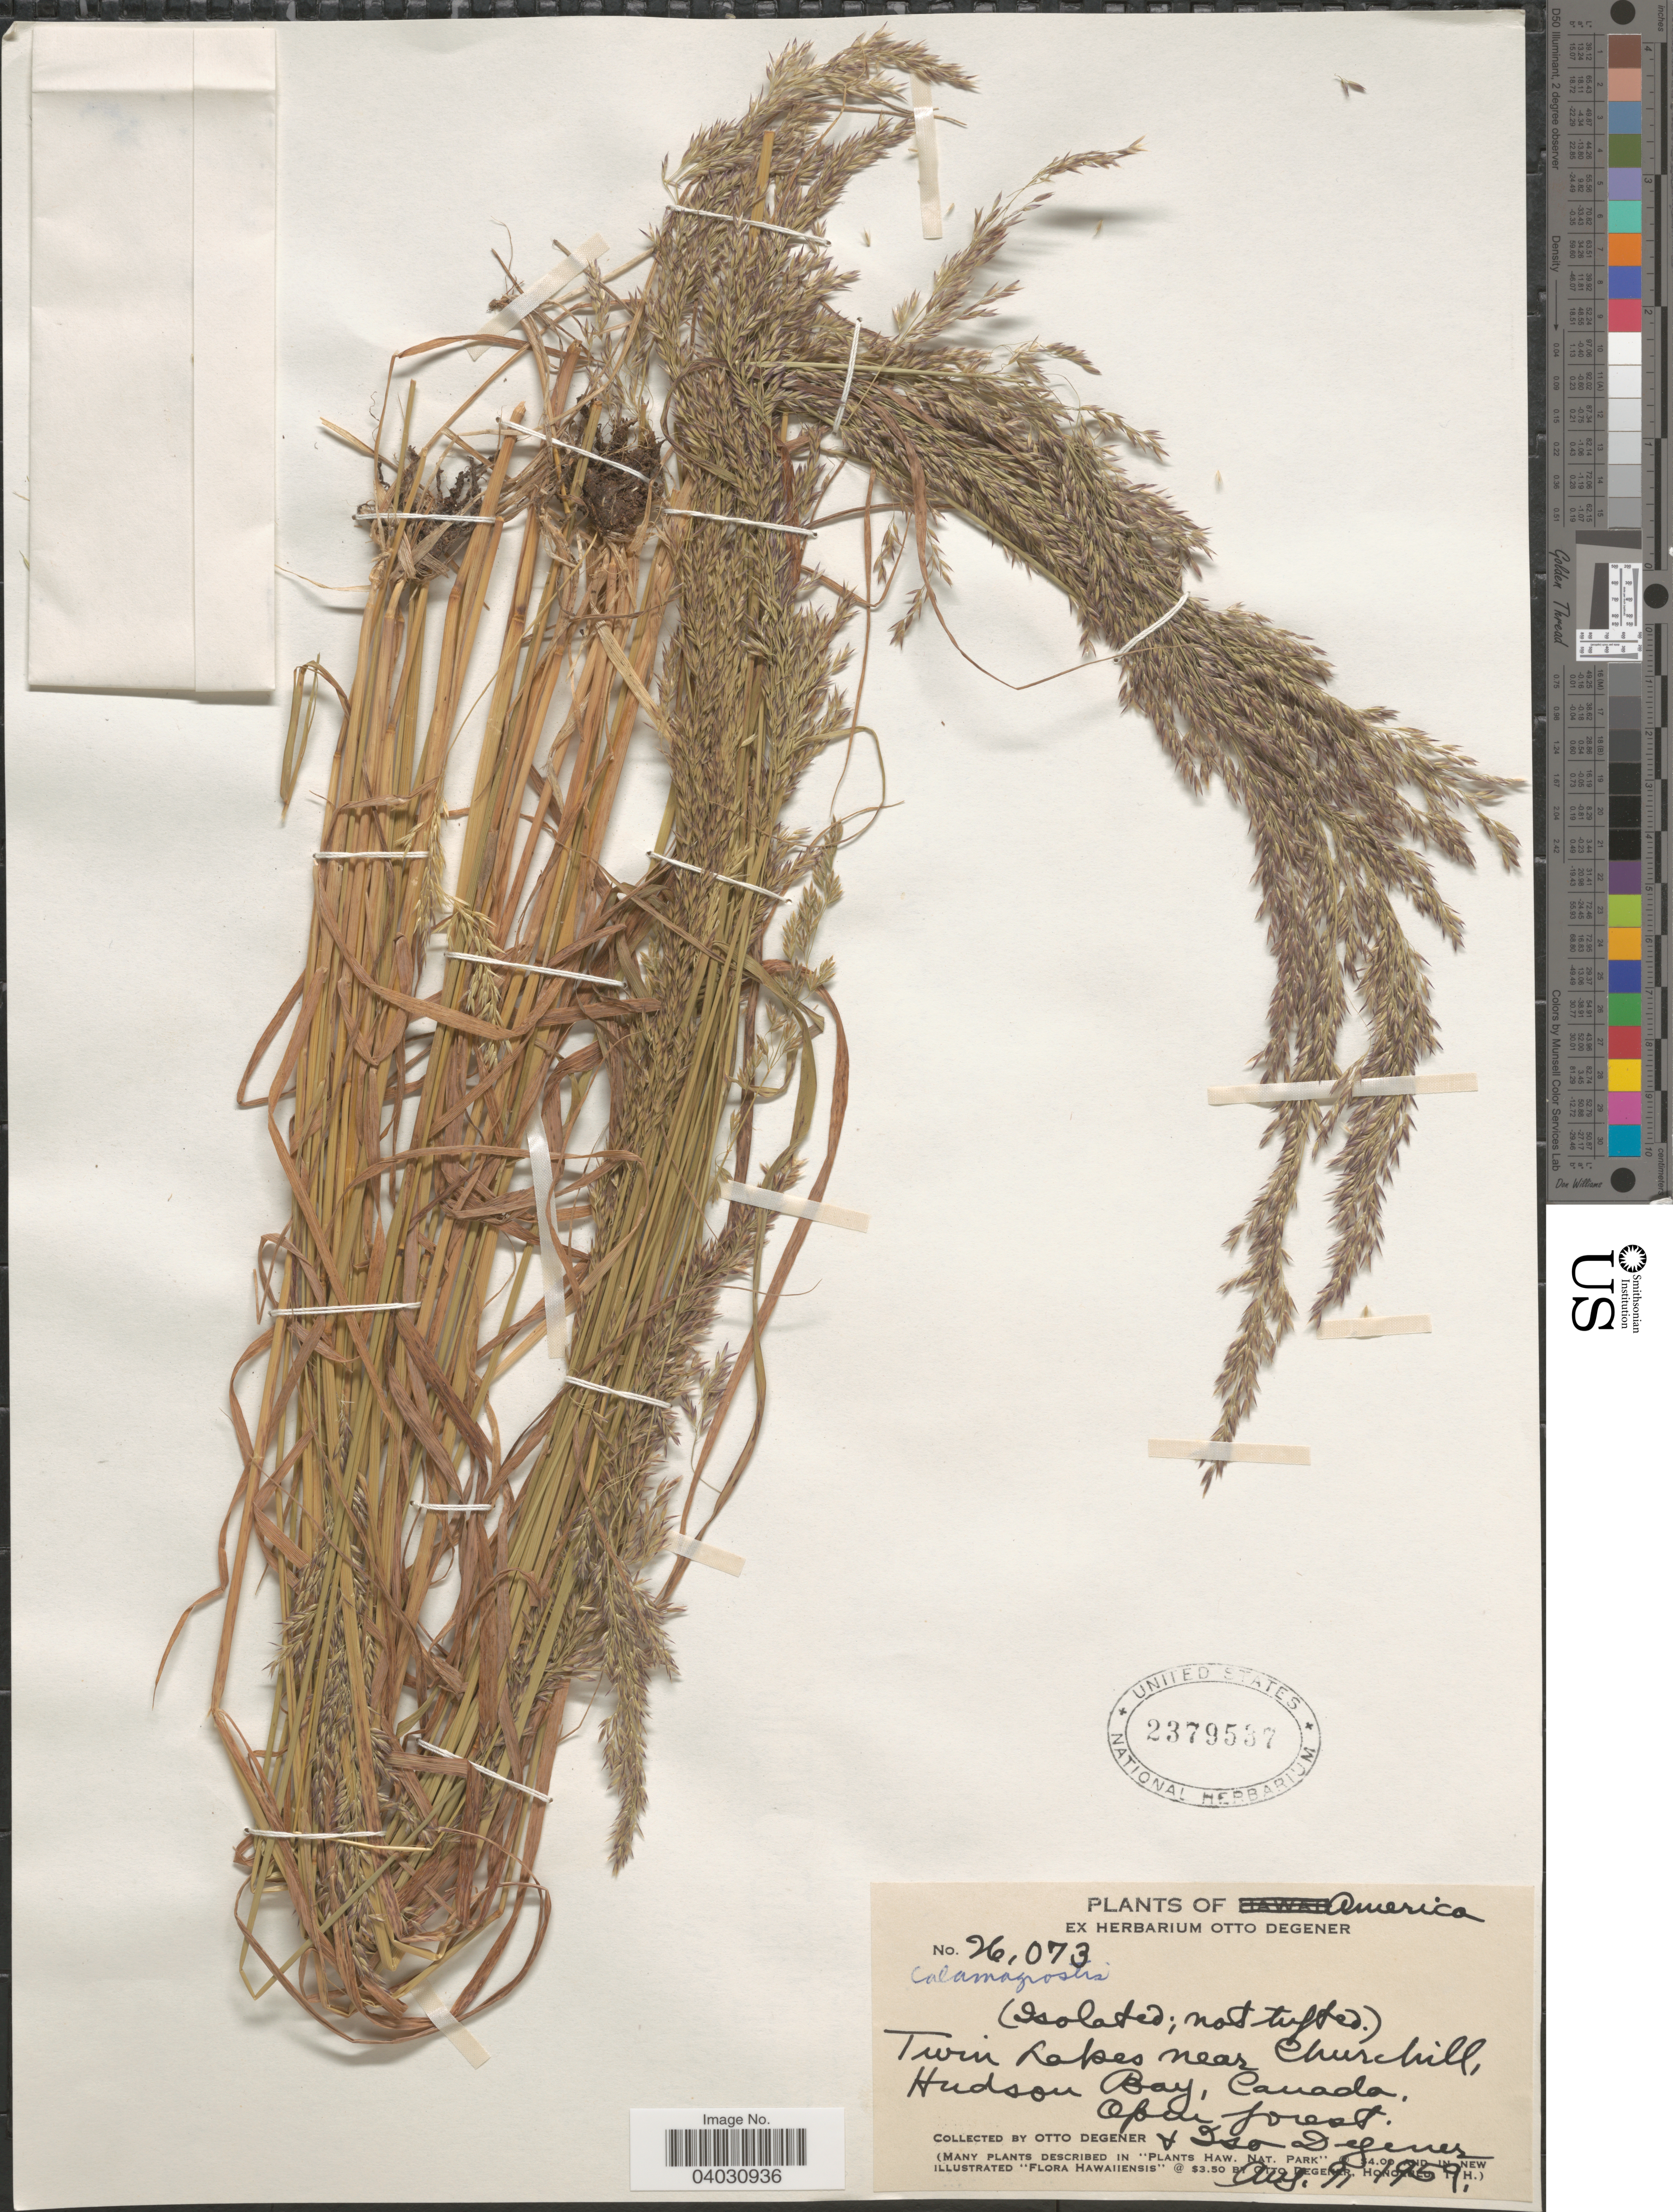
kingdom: Plantae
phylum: Tracheophyta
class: Liliopsida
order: Poales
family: Poaceae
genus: Calamagrostis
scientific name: Calamagrostis sp.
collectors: O. Degener & I. Degener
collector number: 26073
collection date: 1959-08-11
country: Canada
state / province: Manitoba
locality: Twin Lakes near Churchill, Hudson Bay.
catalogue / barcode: US 2379537